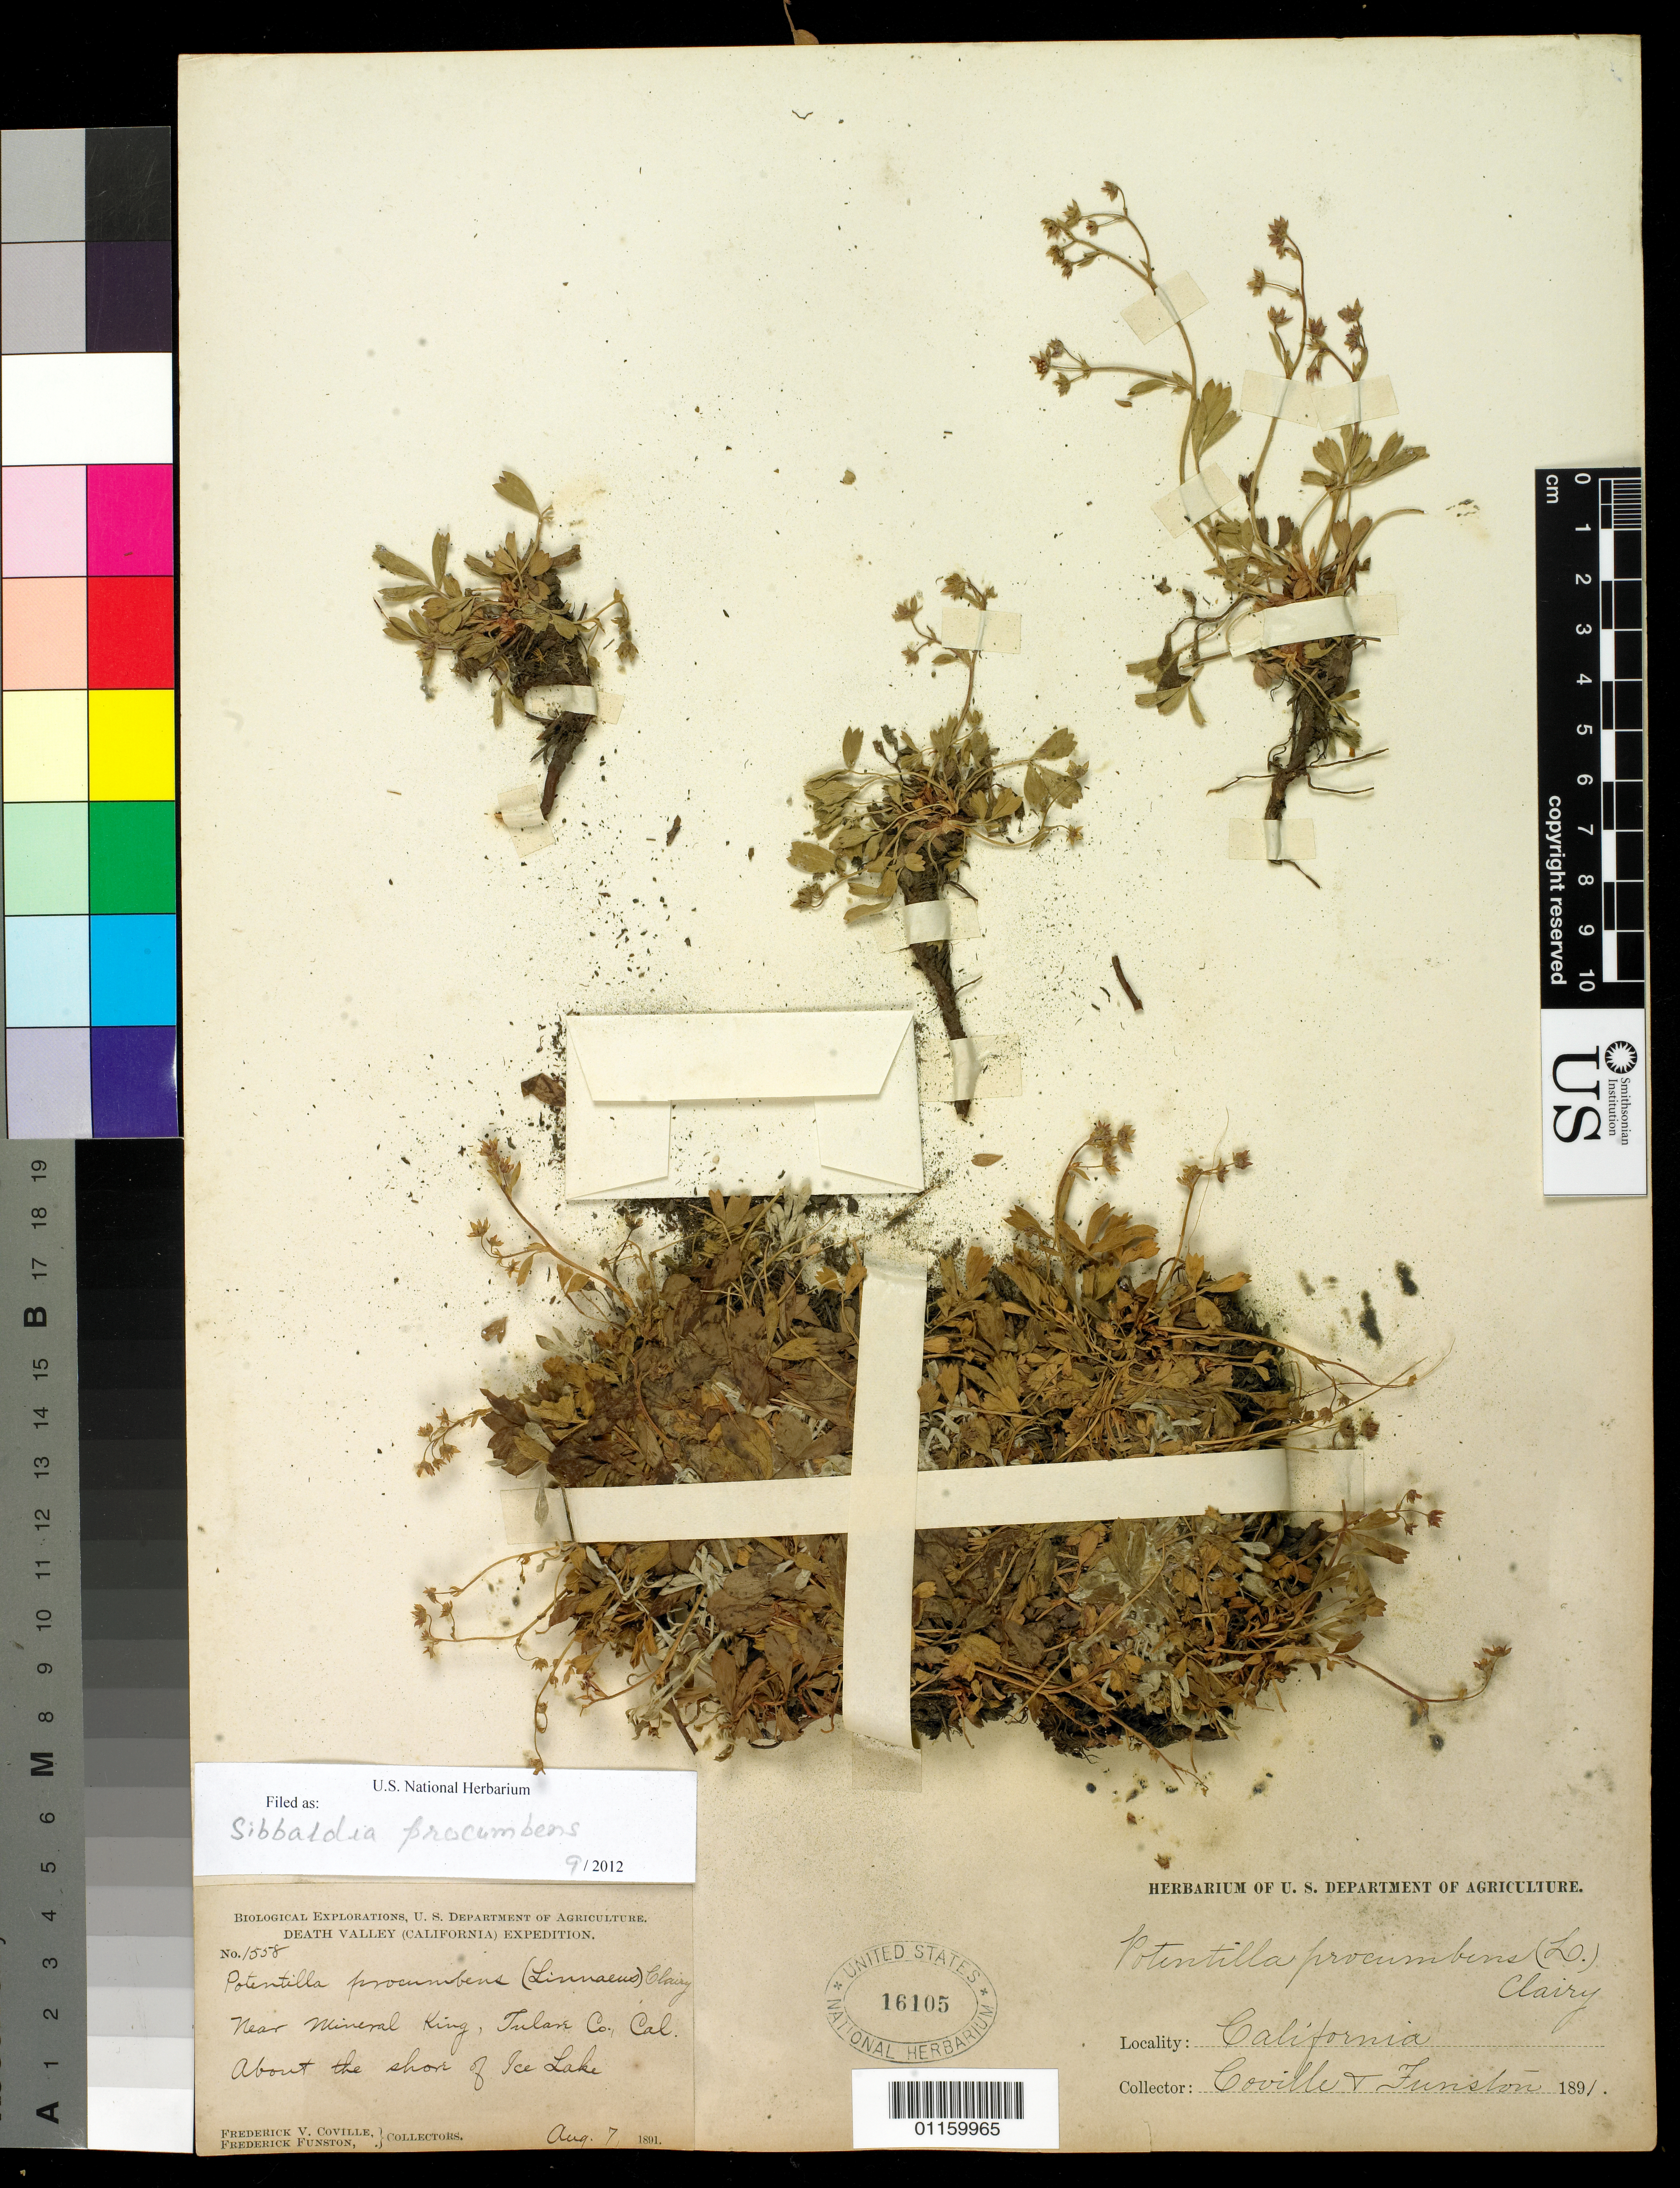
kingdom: Plantae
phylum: Tracheophyta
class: Magnoliopsida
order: Rosales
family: Rosaceae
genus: Sibbaldia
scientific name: Sibbaldia procumbens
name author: L.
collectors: F. V. Coville & F. Funston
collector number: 1558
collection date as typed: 07 Aug 1891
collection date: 1891-08-07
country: United States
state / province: California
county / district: Tulare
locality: Near Mineral King, above the shore of Ice Lake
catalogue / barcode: US 16105